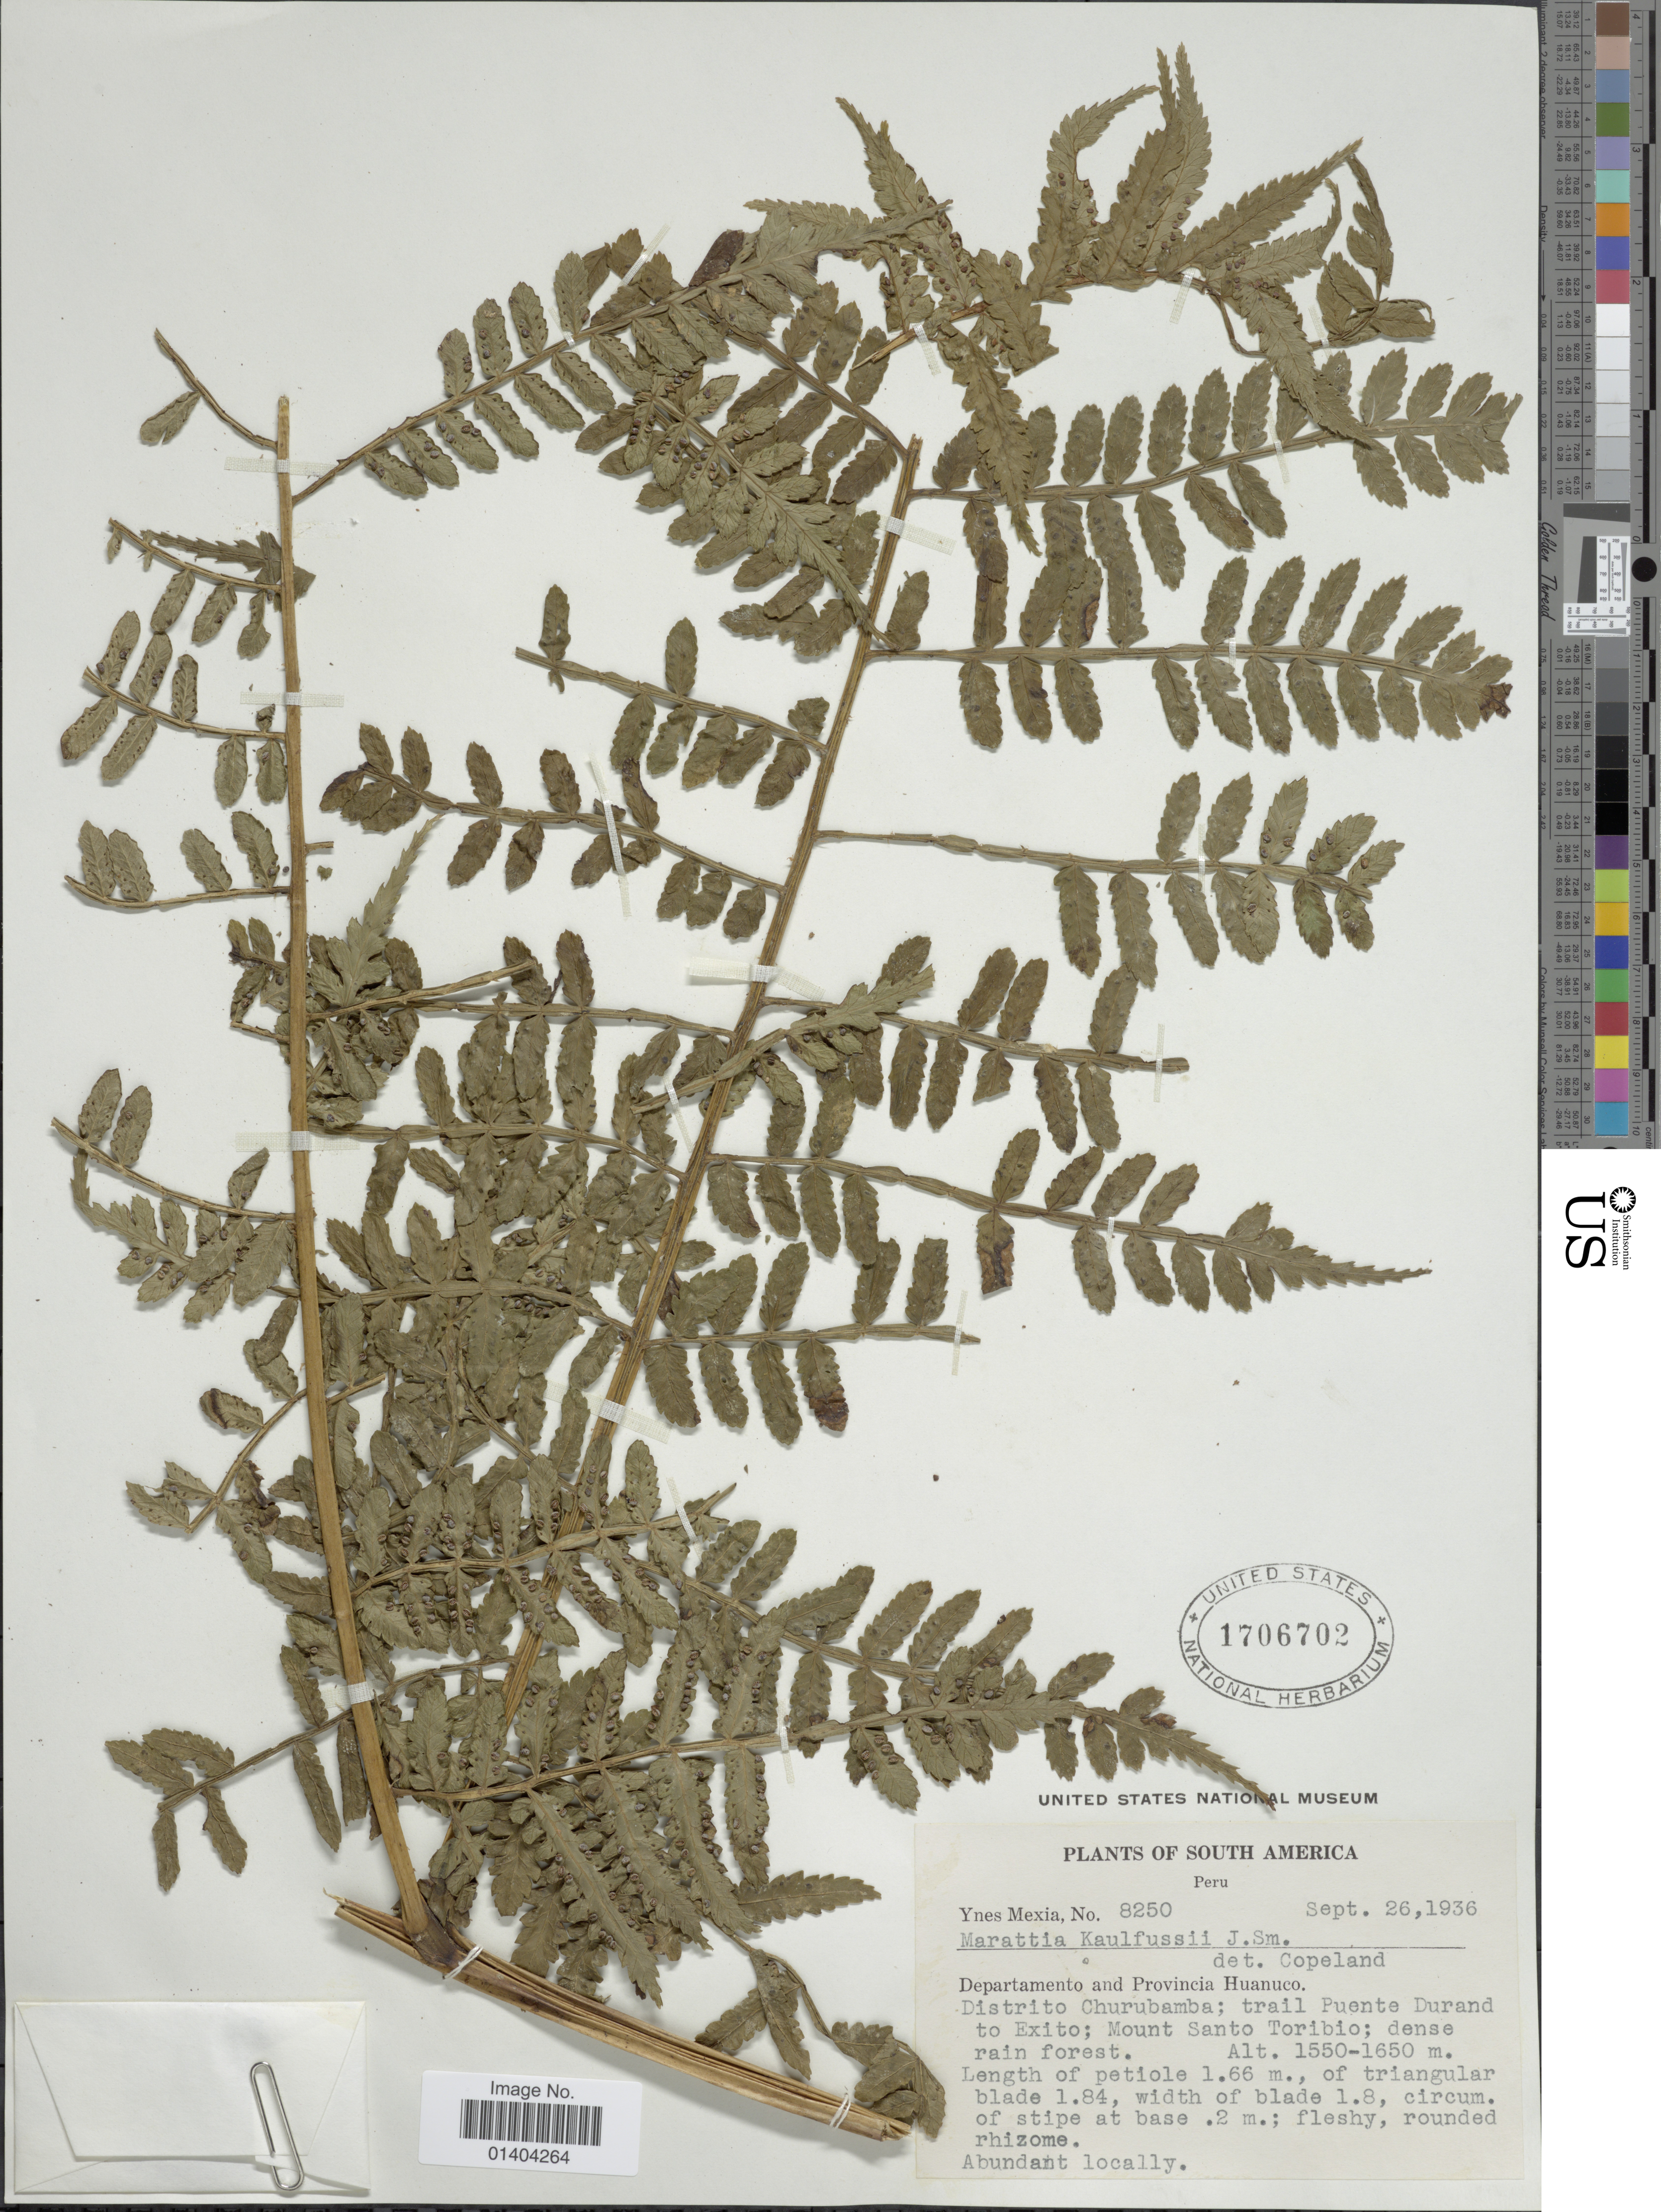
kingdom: Plantae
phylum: Tracheophyta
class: Polypodiopsida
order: Marattiales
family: Marattiaceae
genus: Marattia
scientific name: Marattia laevis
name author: Sm.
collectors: Y. Mexia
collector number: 8250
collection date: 1936-09-26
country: Peru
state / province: Huánuco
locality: Departamento and provincia Huanuco distrito Churubamba trail Puente Durand to Exito Mount Santo Toribio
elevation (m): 1550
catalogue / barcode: US 1706702